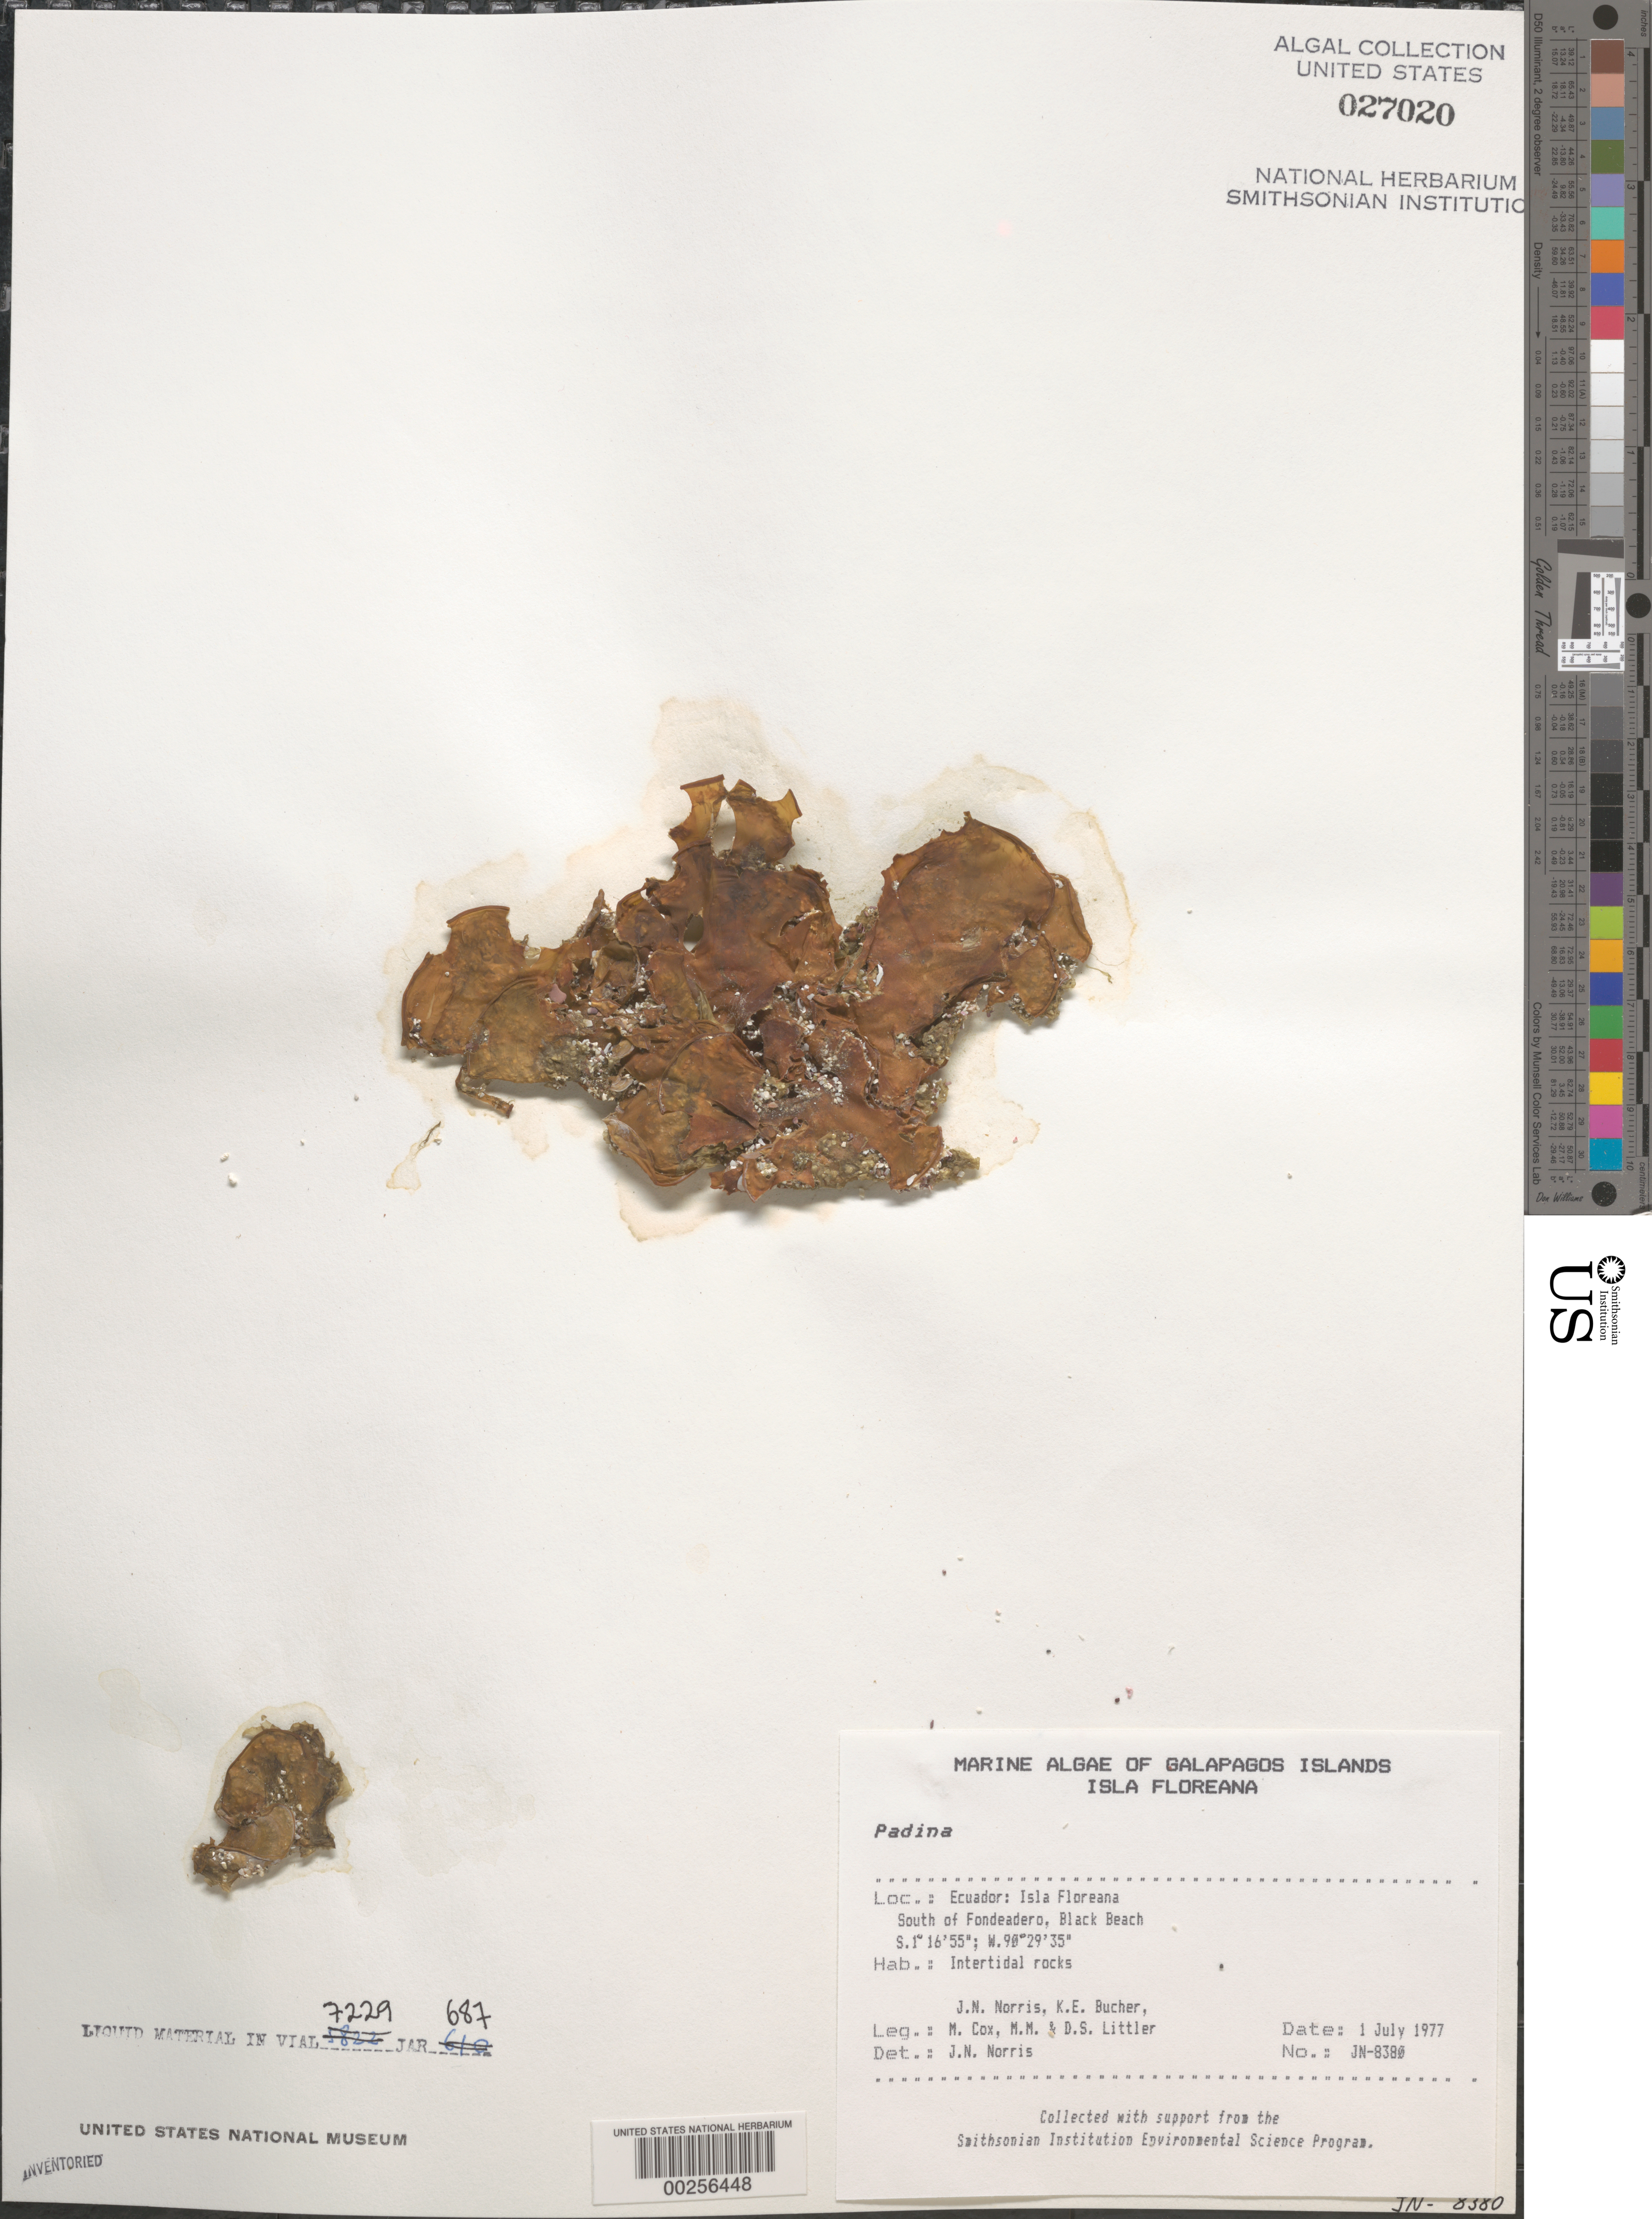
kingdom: Chromista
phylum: Ochrophyta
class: Phaeophyceae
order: Dictyotales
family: Dictyotaceae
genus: Padina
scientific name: Padina sp.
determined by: Norris, James N.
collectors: J. N. Norris, K. E. Bucher, M. Cox, M. M. Littler & D. S. Littler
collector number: JN-8380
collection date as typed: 01 Jul 1977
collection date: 1977-07-01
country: Ecuador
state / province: Colón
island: Floreana [Charles, Santa Maria]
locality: Black Beach south of Fondeadero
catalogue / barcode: US 27020